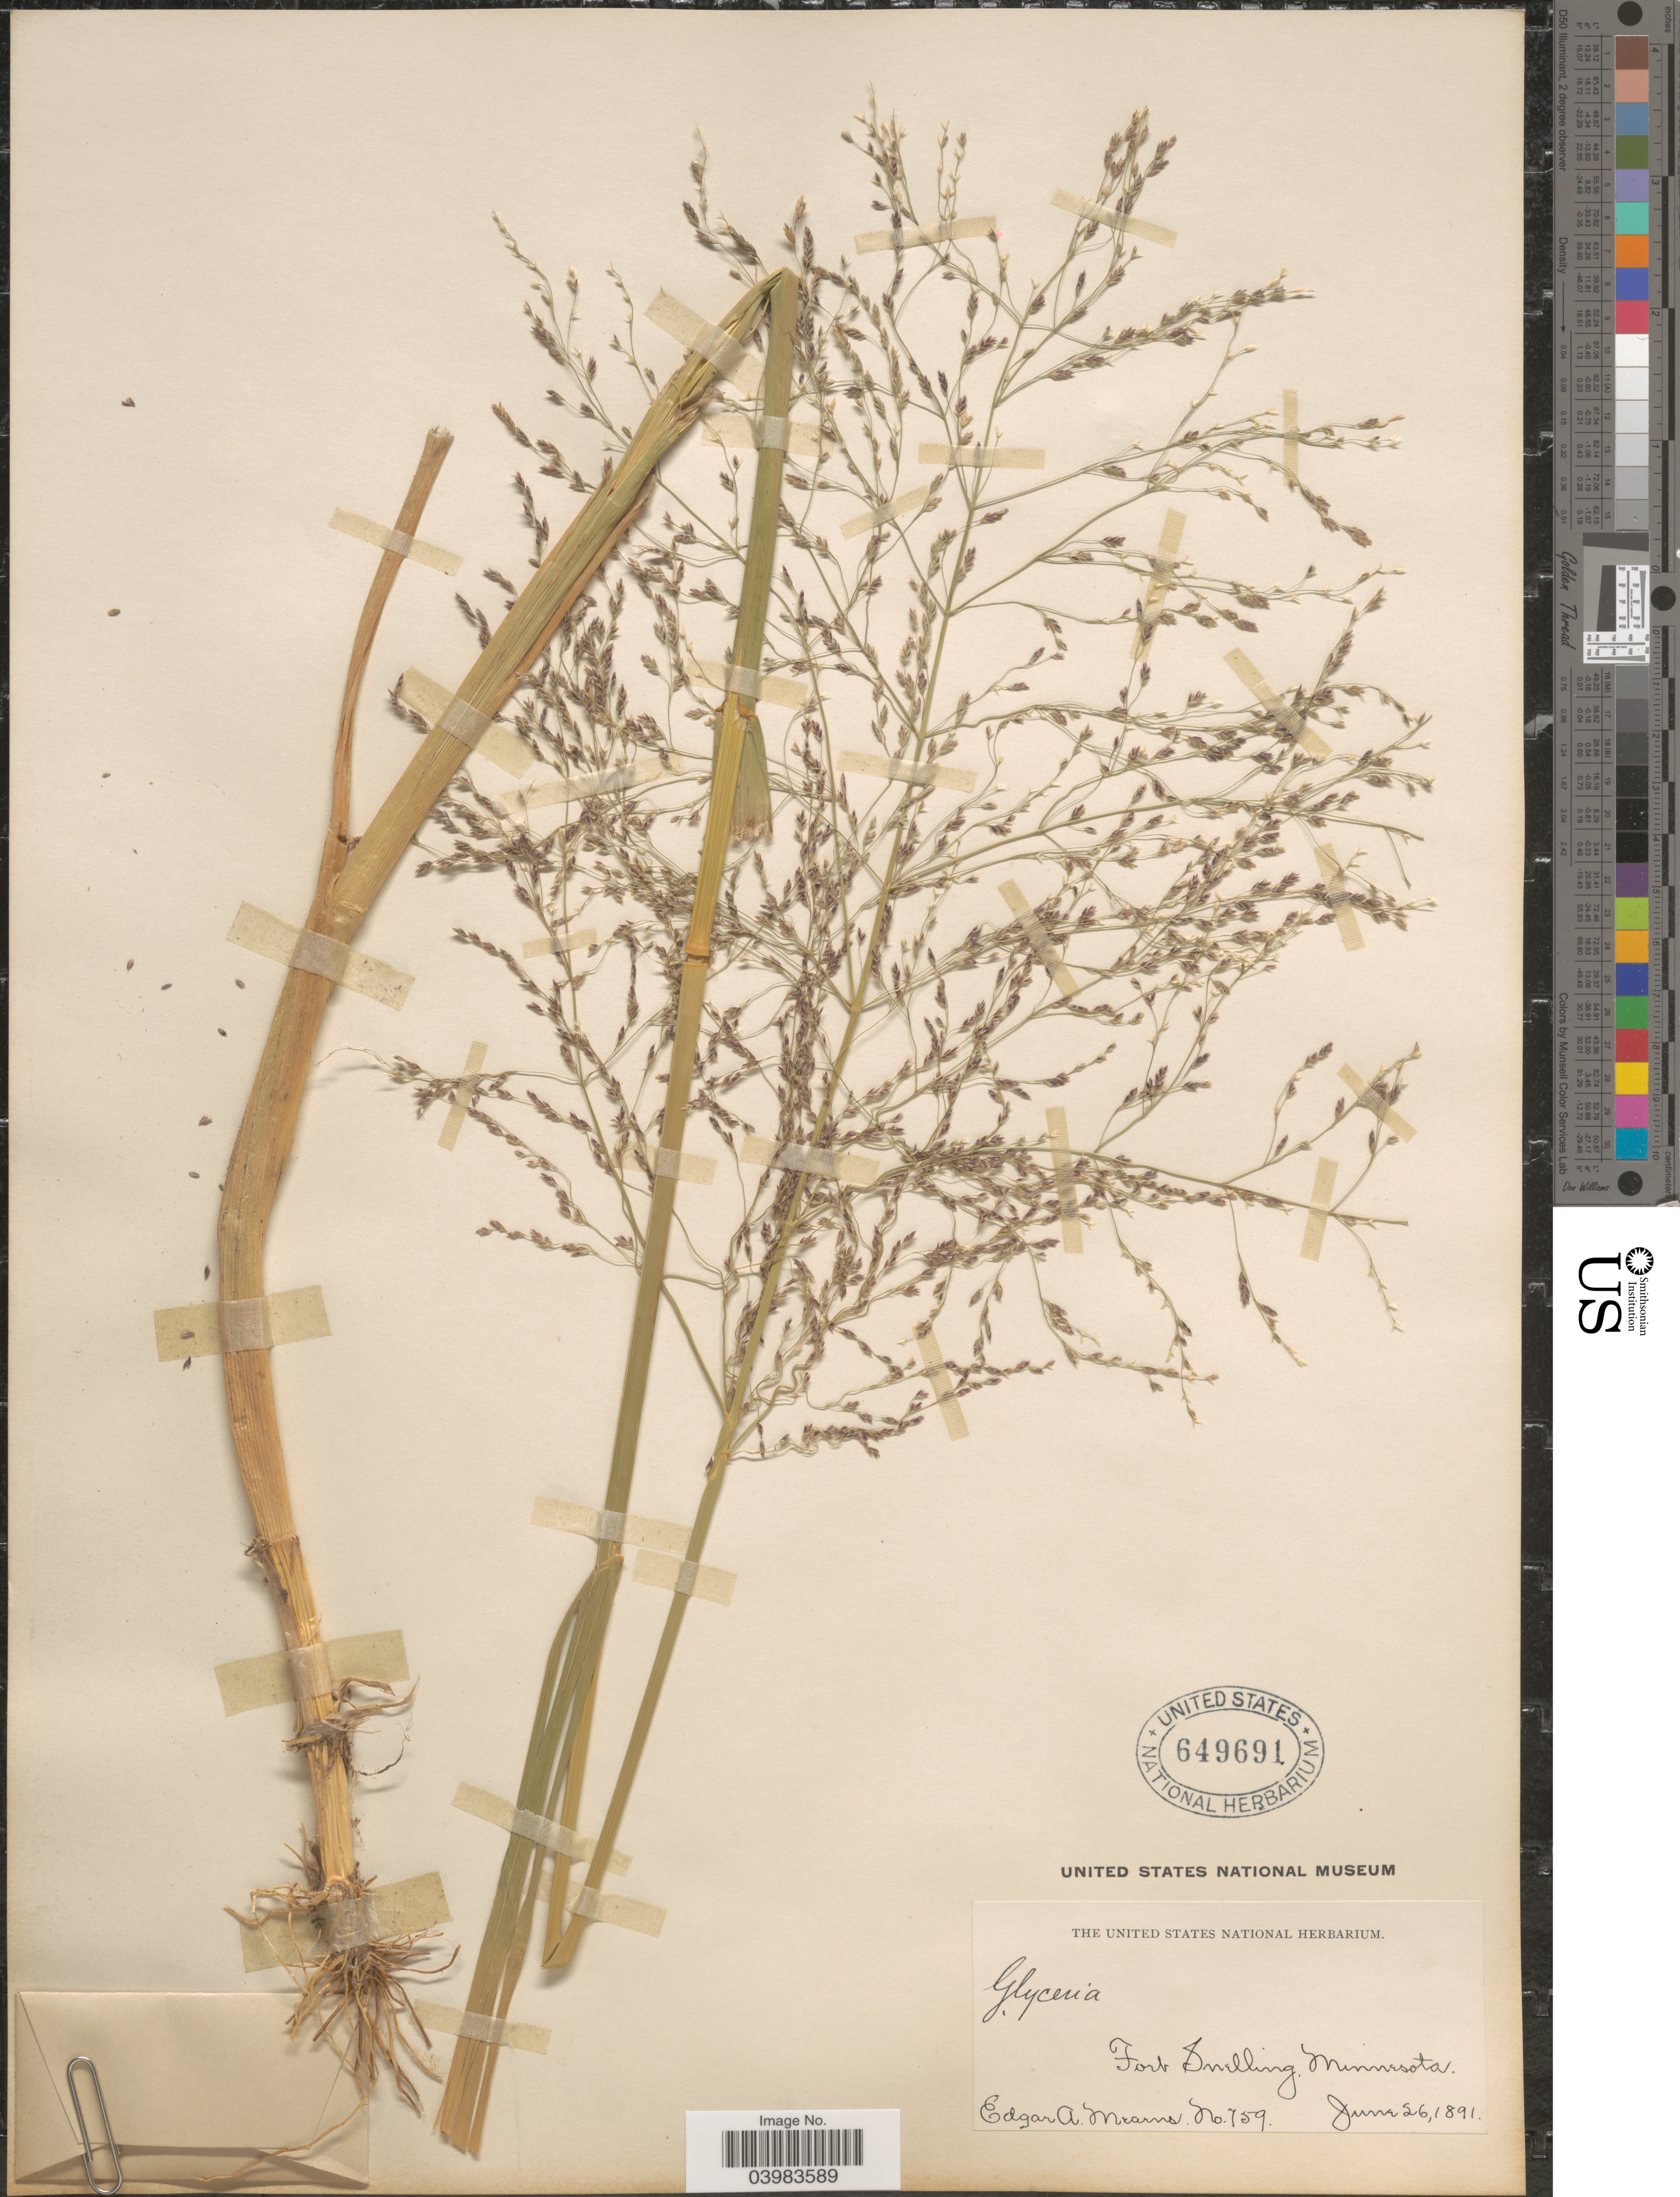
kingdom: Plantae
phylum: Tracheophyta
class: Liliopsida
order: Poales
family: Poaceae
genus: Glyceria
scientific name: Glyceria grandis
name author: S. Watson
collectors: E. A. Mearns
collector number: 759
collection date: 1891-06-26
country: United States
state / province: Minnesota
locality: Fort Snelling.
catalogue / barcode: US 649691